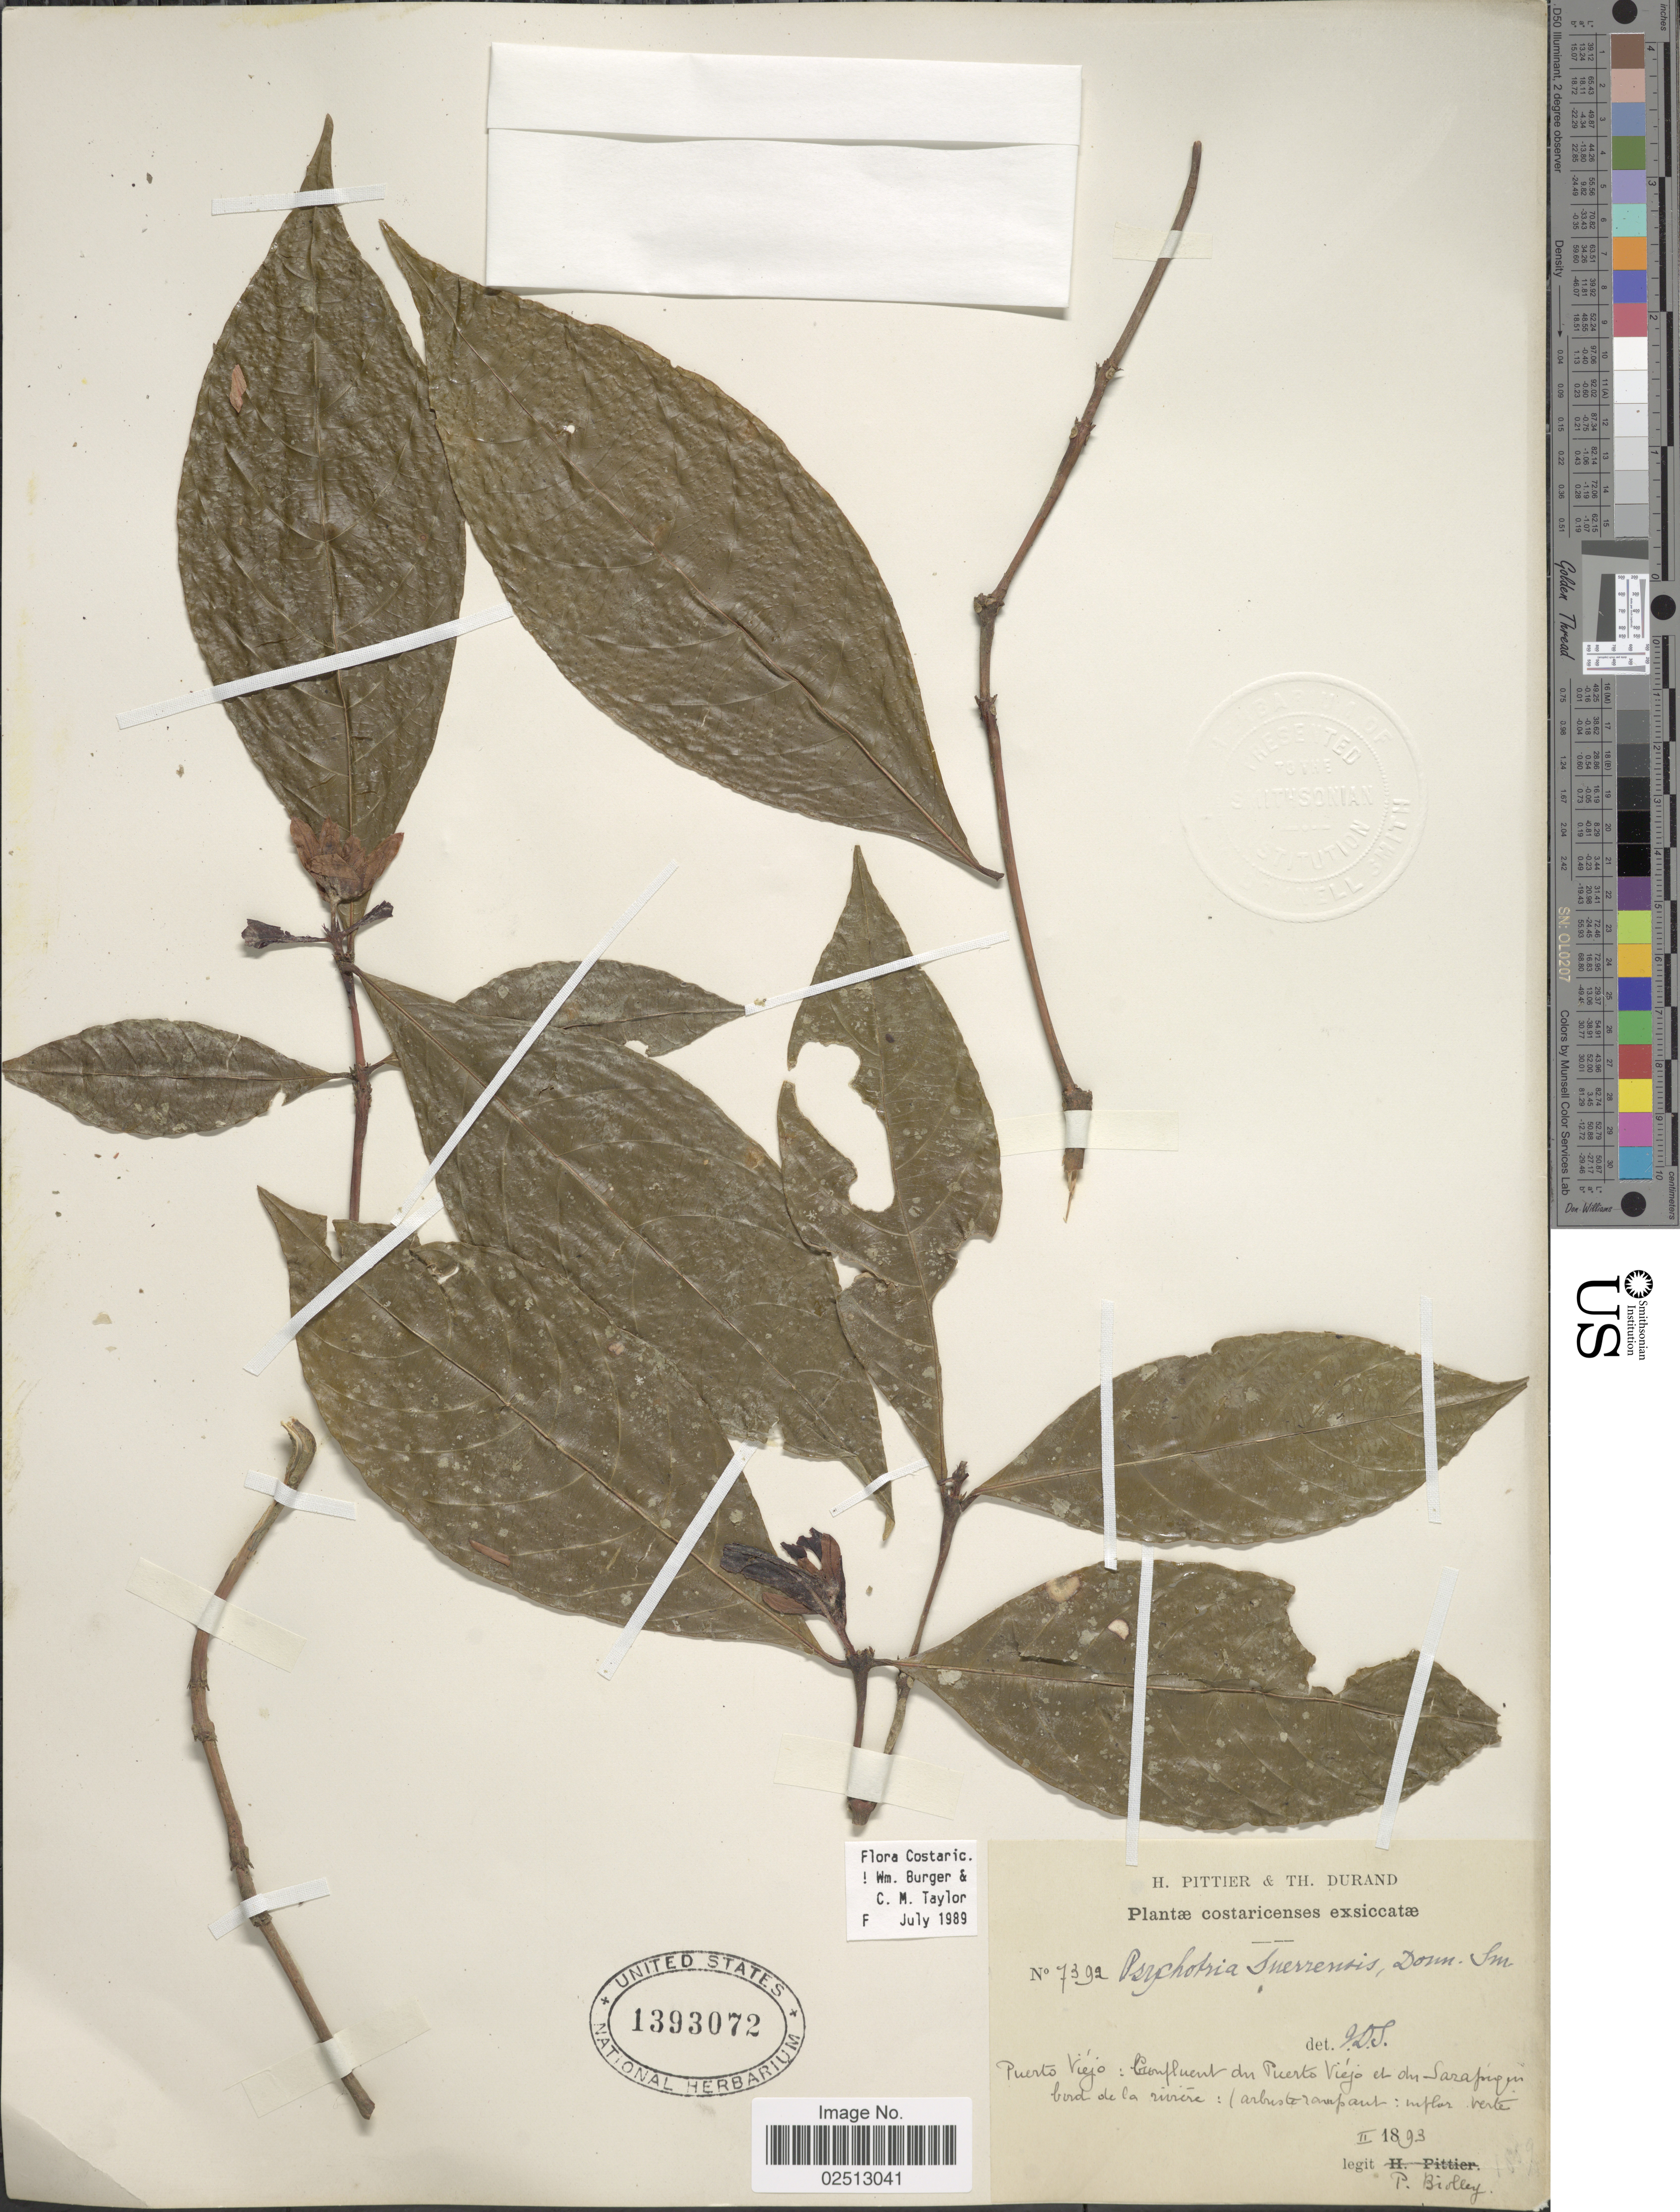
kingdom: Plantae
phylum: Tracheophyta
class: Magnoliopsida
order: Gentianales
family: Rubiaceae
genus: Psychotria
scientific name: Psychotria suerrensis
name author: Donn. Sm.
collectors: P. Biolley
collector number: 7392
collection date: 1893-02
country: Costa Rica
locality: Puerto Viejo: Confluent du Puerto Viejo et du Sarapiquí, bord de la rivière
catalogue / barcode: US 1393072